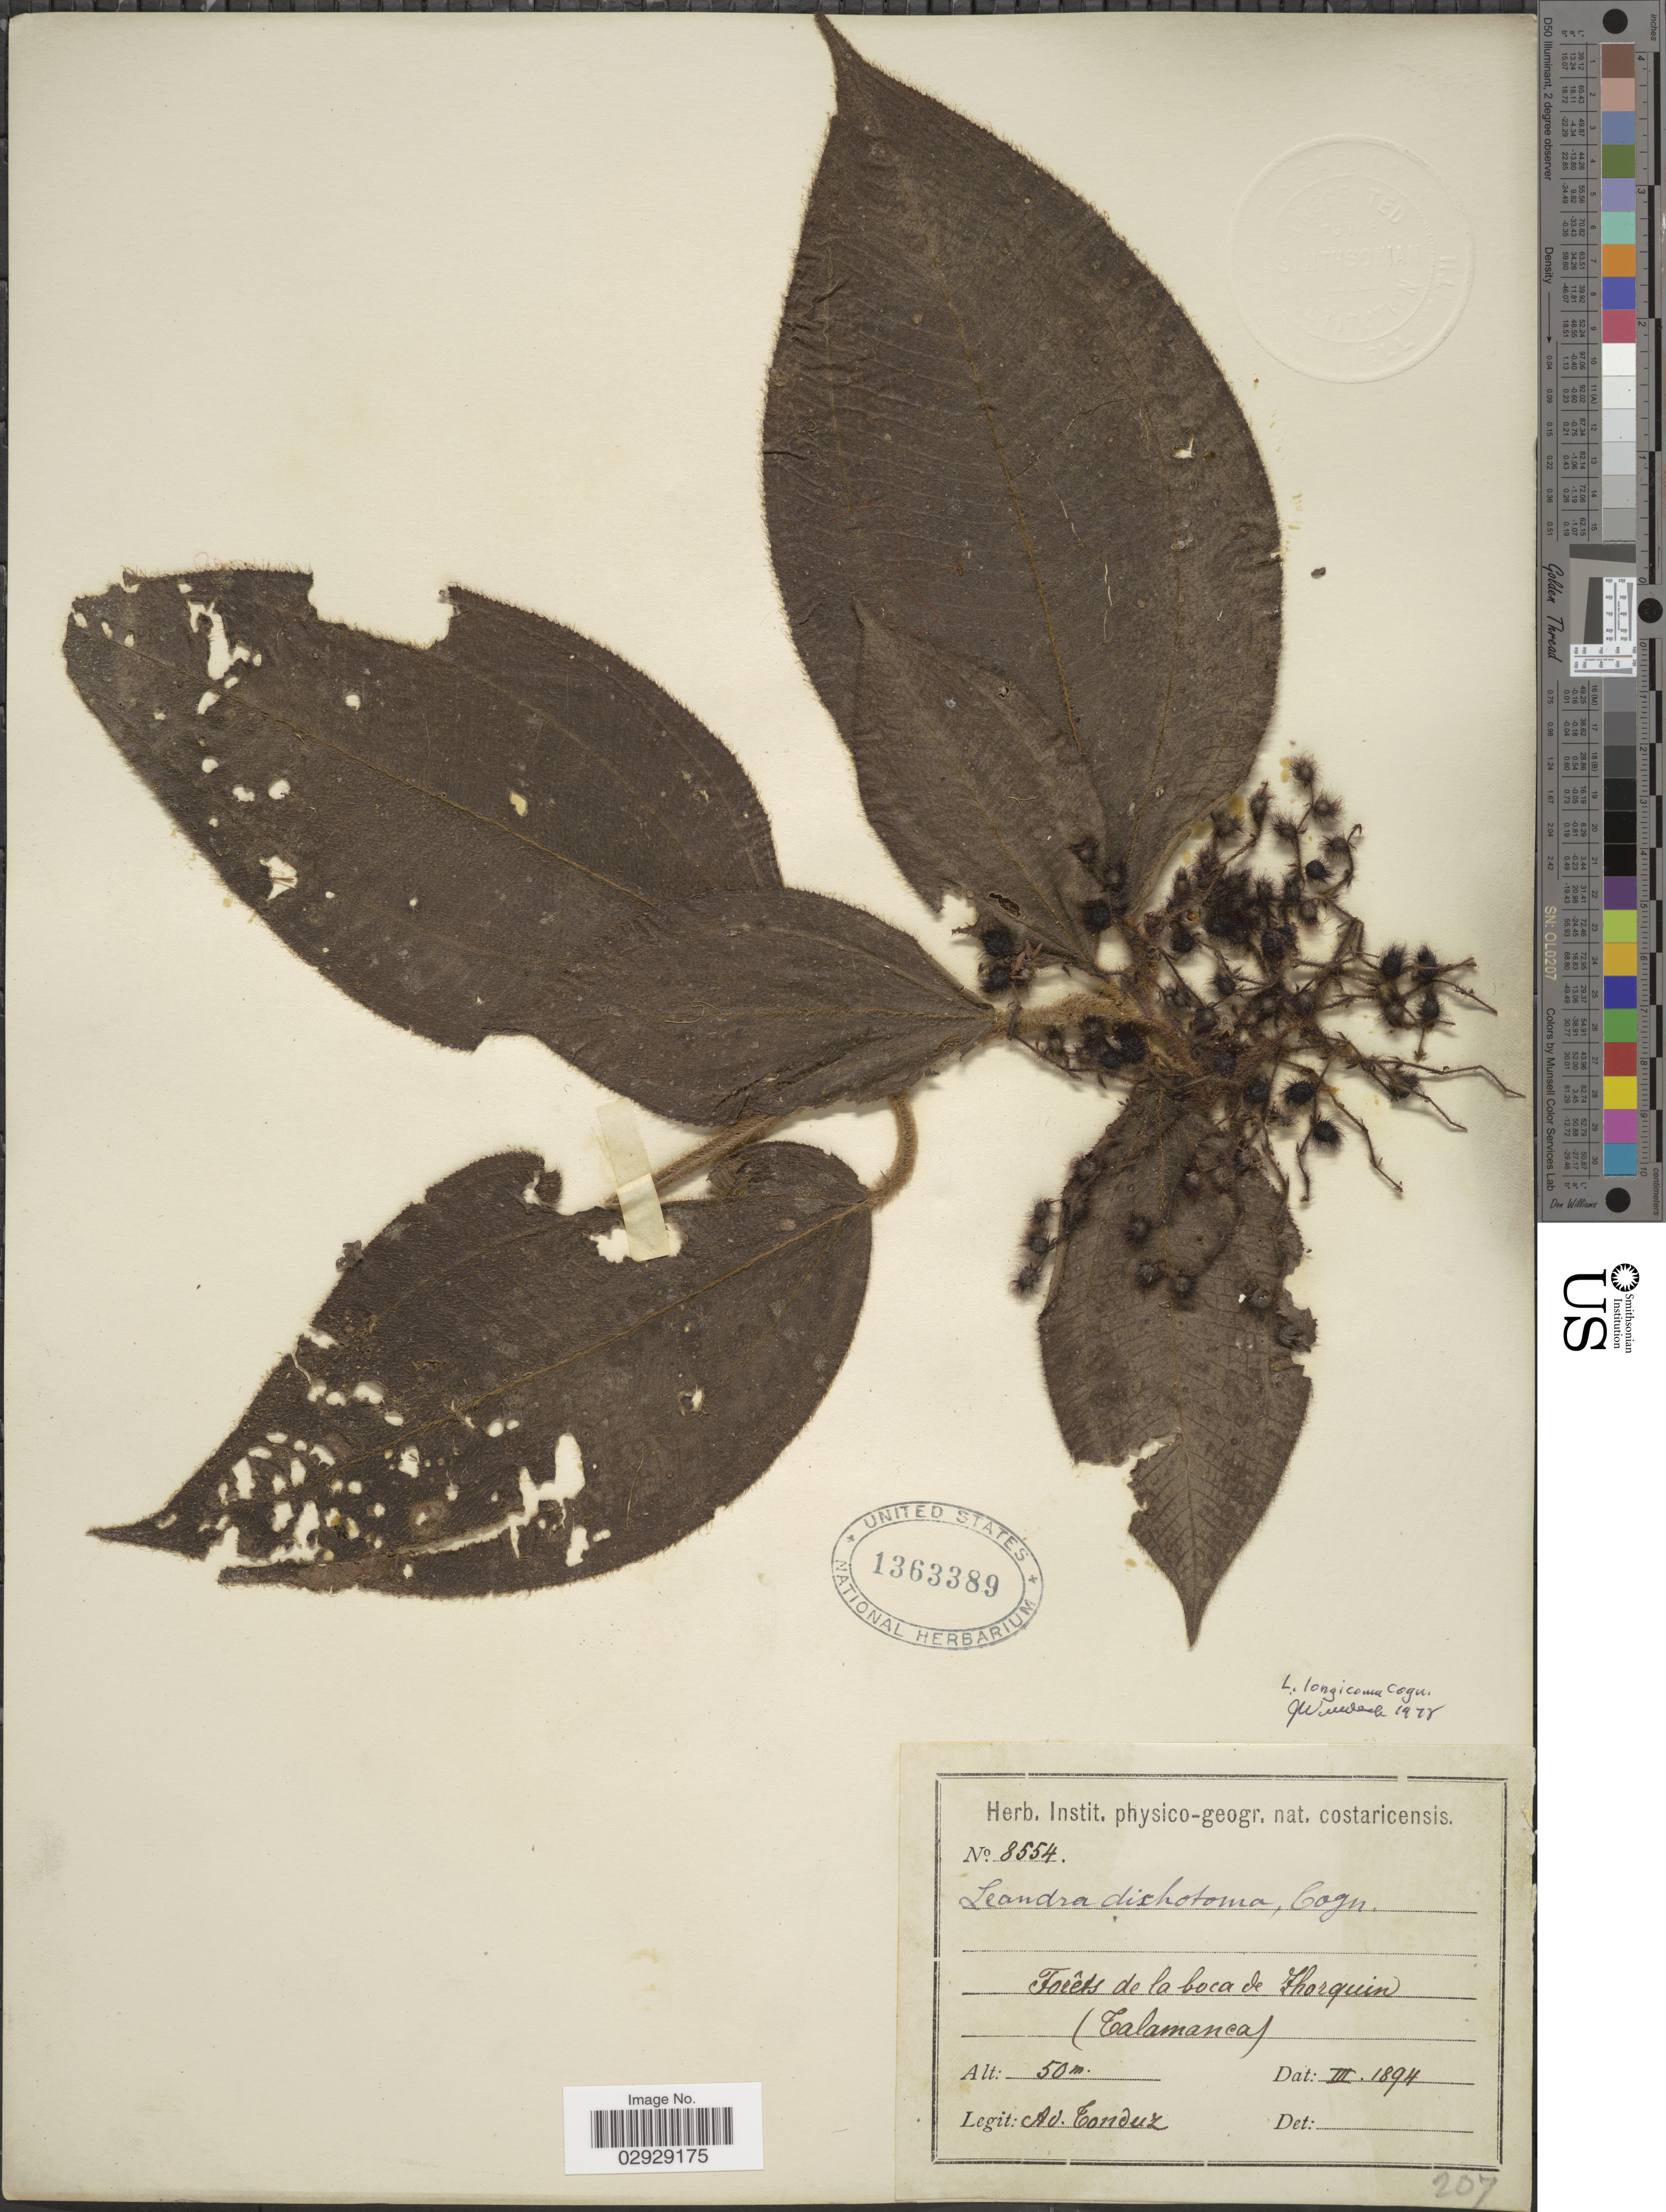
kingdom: Plantae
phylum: Tracheophyta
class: Magnoliopsida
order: Myrtales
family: Melastomataceae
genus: Leandra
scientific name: Leandra longicoma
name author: Cogn.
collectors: A. Tonduz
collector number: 8554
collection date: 1894-03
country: Costa Rica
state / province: Limón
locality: Forêts de la boca de Zhorquin (Talamanca).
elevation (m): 50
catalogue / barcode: US 1363389